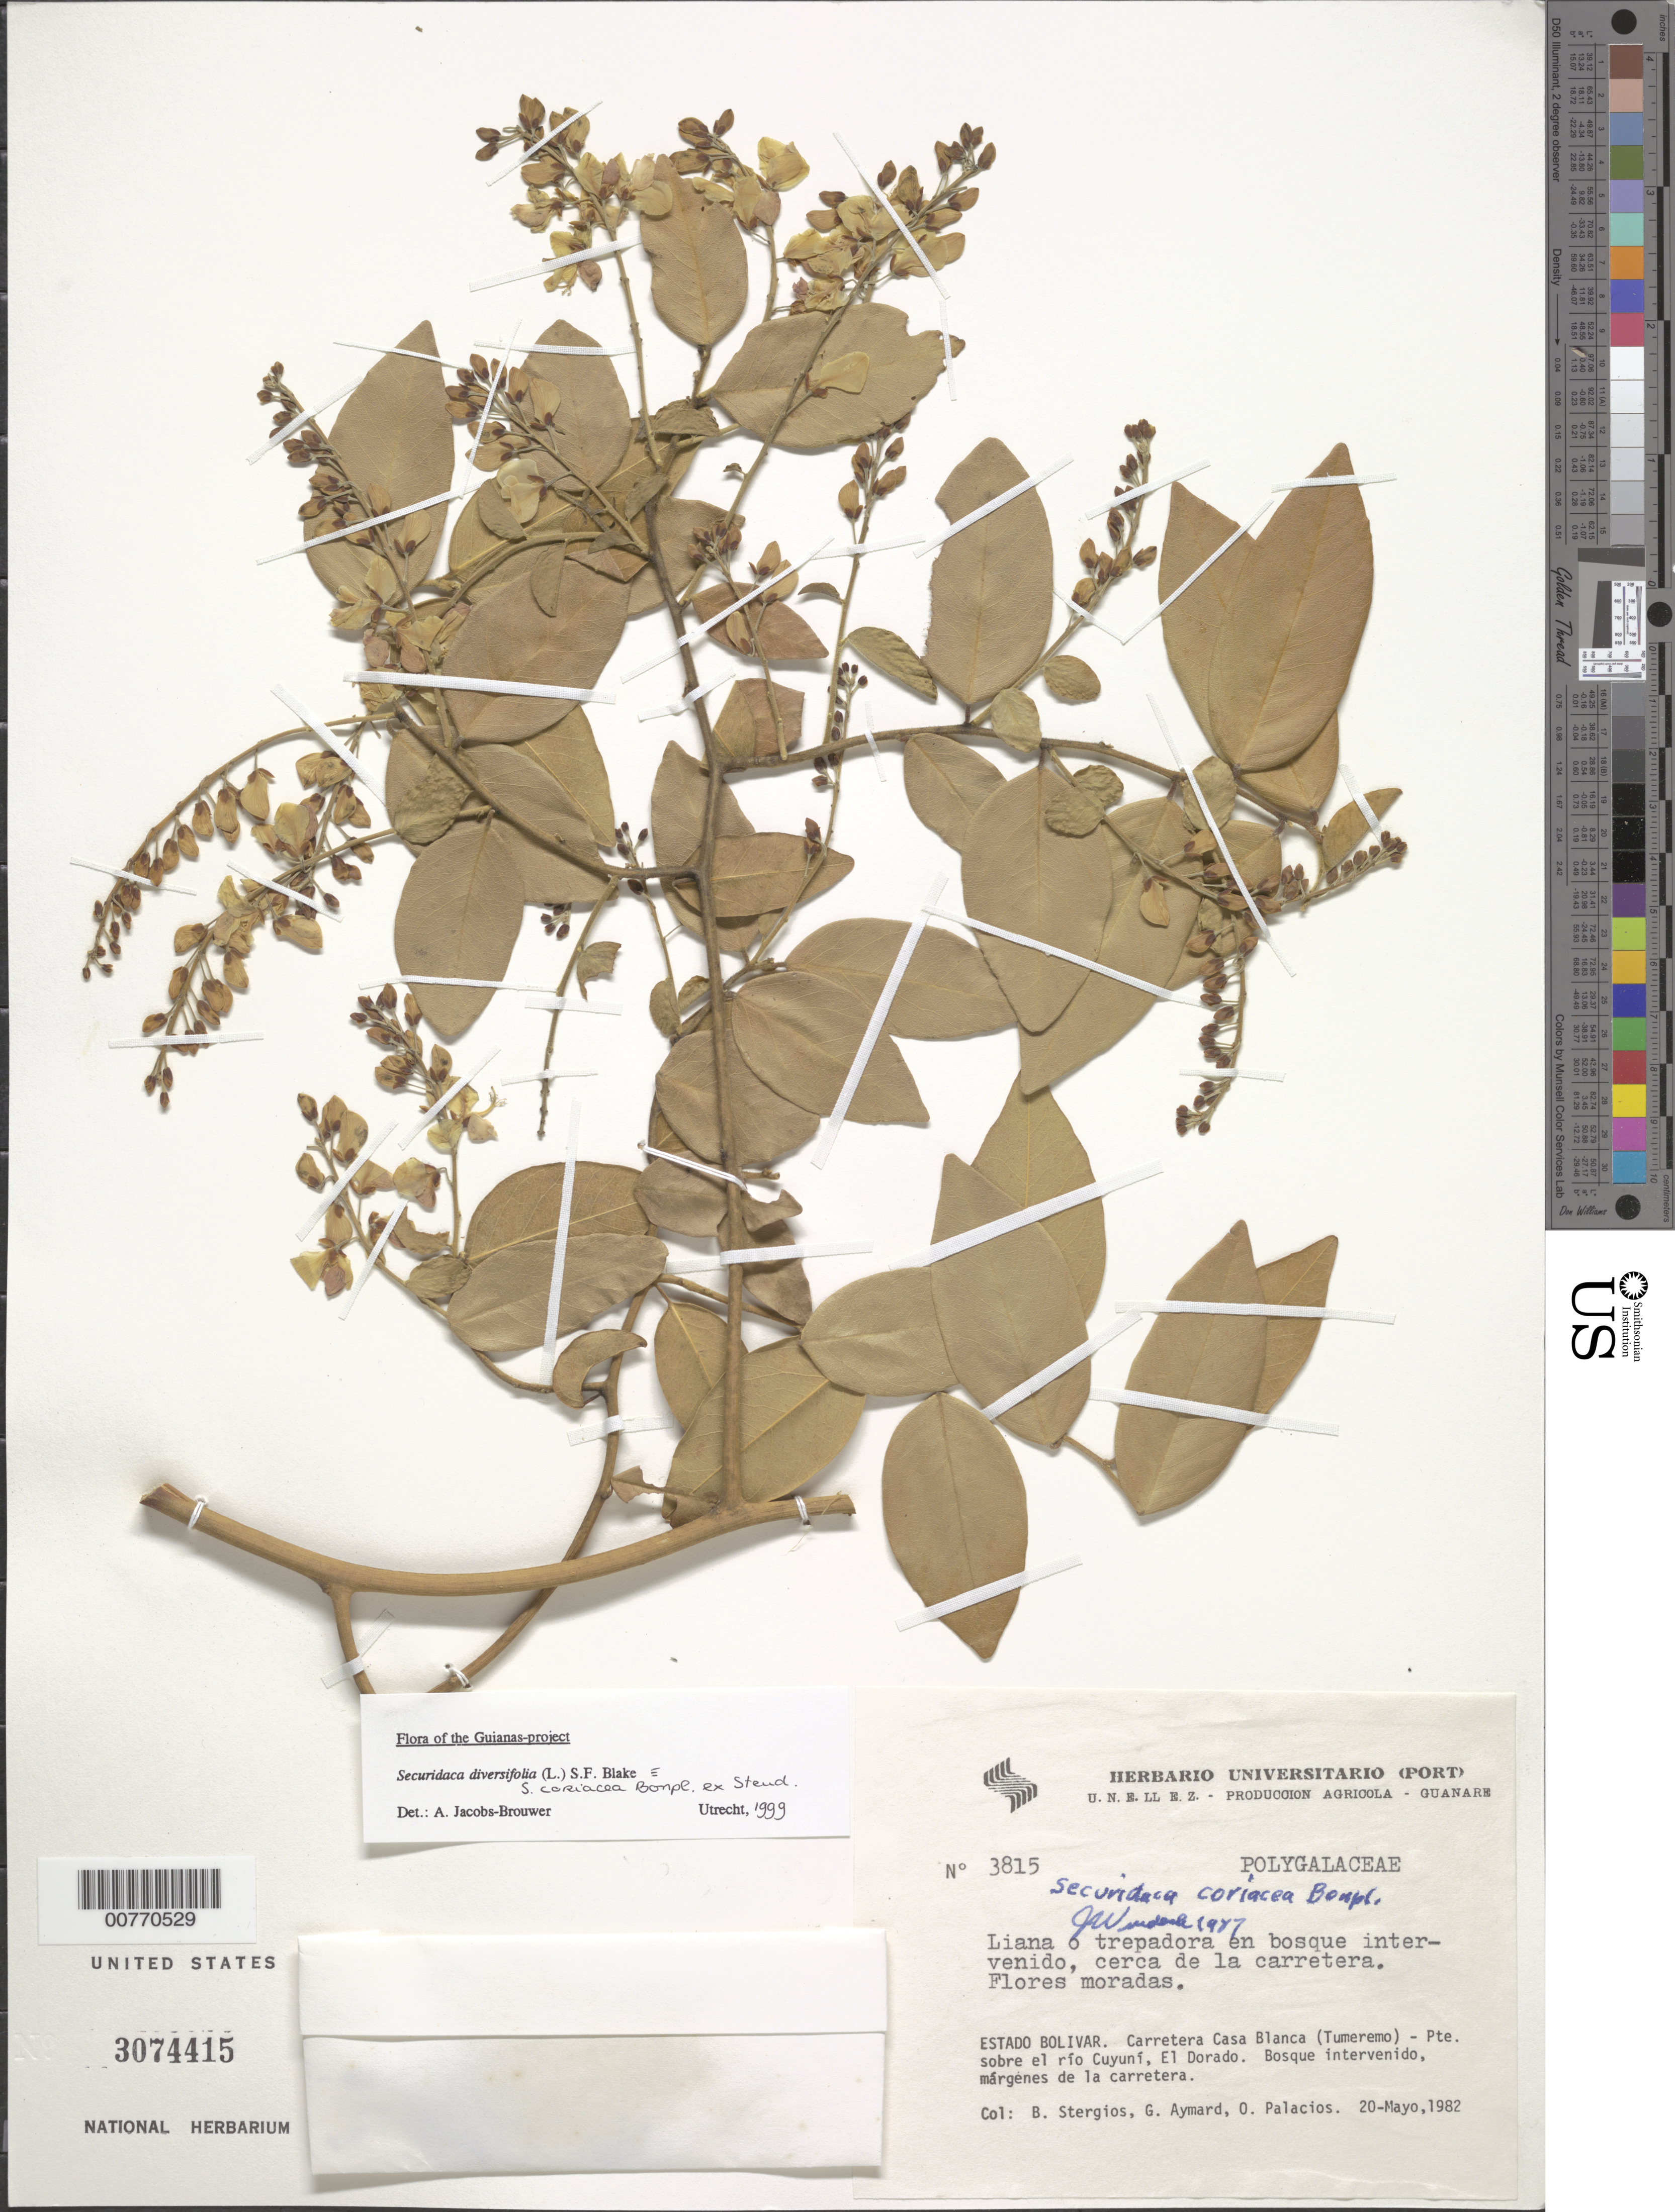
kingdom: Plantae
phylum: Tracheophyta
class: Magnoliopsida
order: Fabales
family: Polygalaceae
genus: Securidaca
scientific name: Securidaca diversifolia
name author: (L.) S.F. Blake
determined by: Jacobs-Brouwer, A.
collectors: B. G. Stergios, G. A. Aymard & O. Palacios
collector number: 3815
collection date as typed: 20-May-82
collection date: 1982-05-20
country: Venezuela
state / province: Bolívar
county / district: Sifontes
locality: El Dorado, Carretera Casa Blanca (Tumeremo) - Pte. Sobre el Río Cuyuni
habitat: Forest, along road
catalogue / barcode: US 3074415